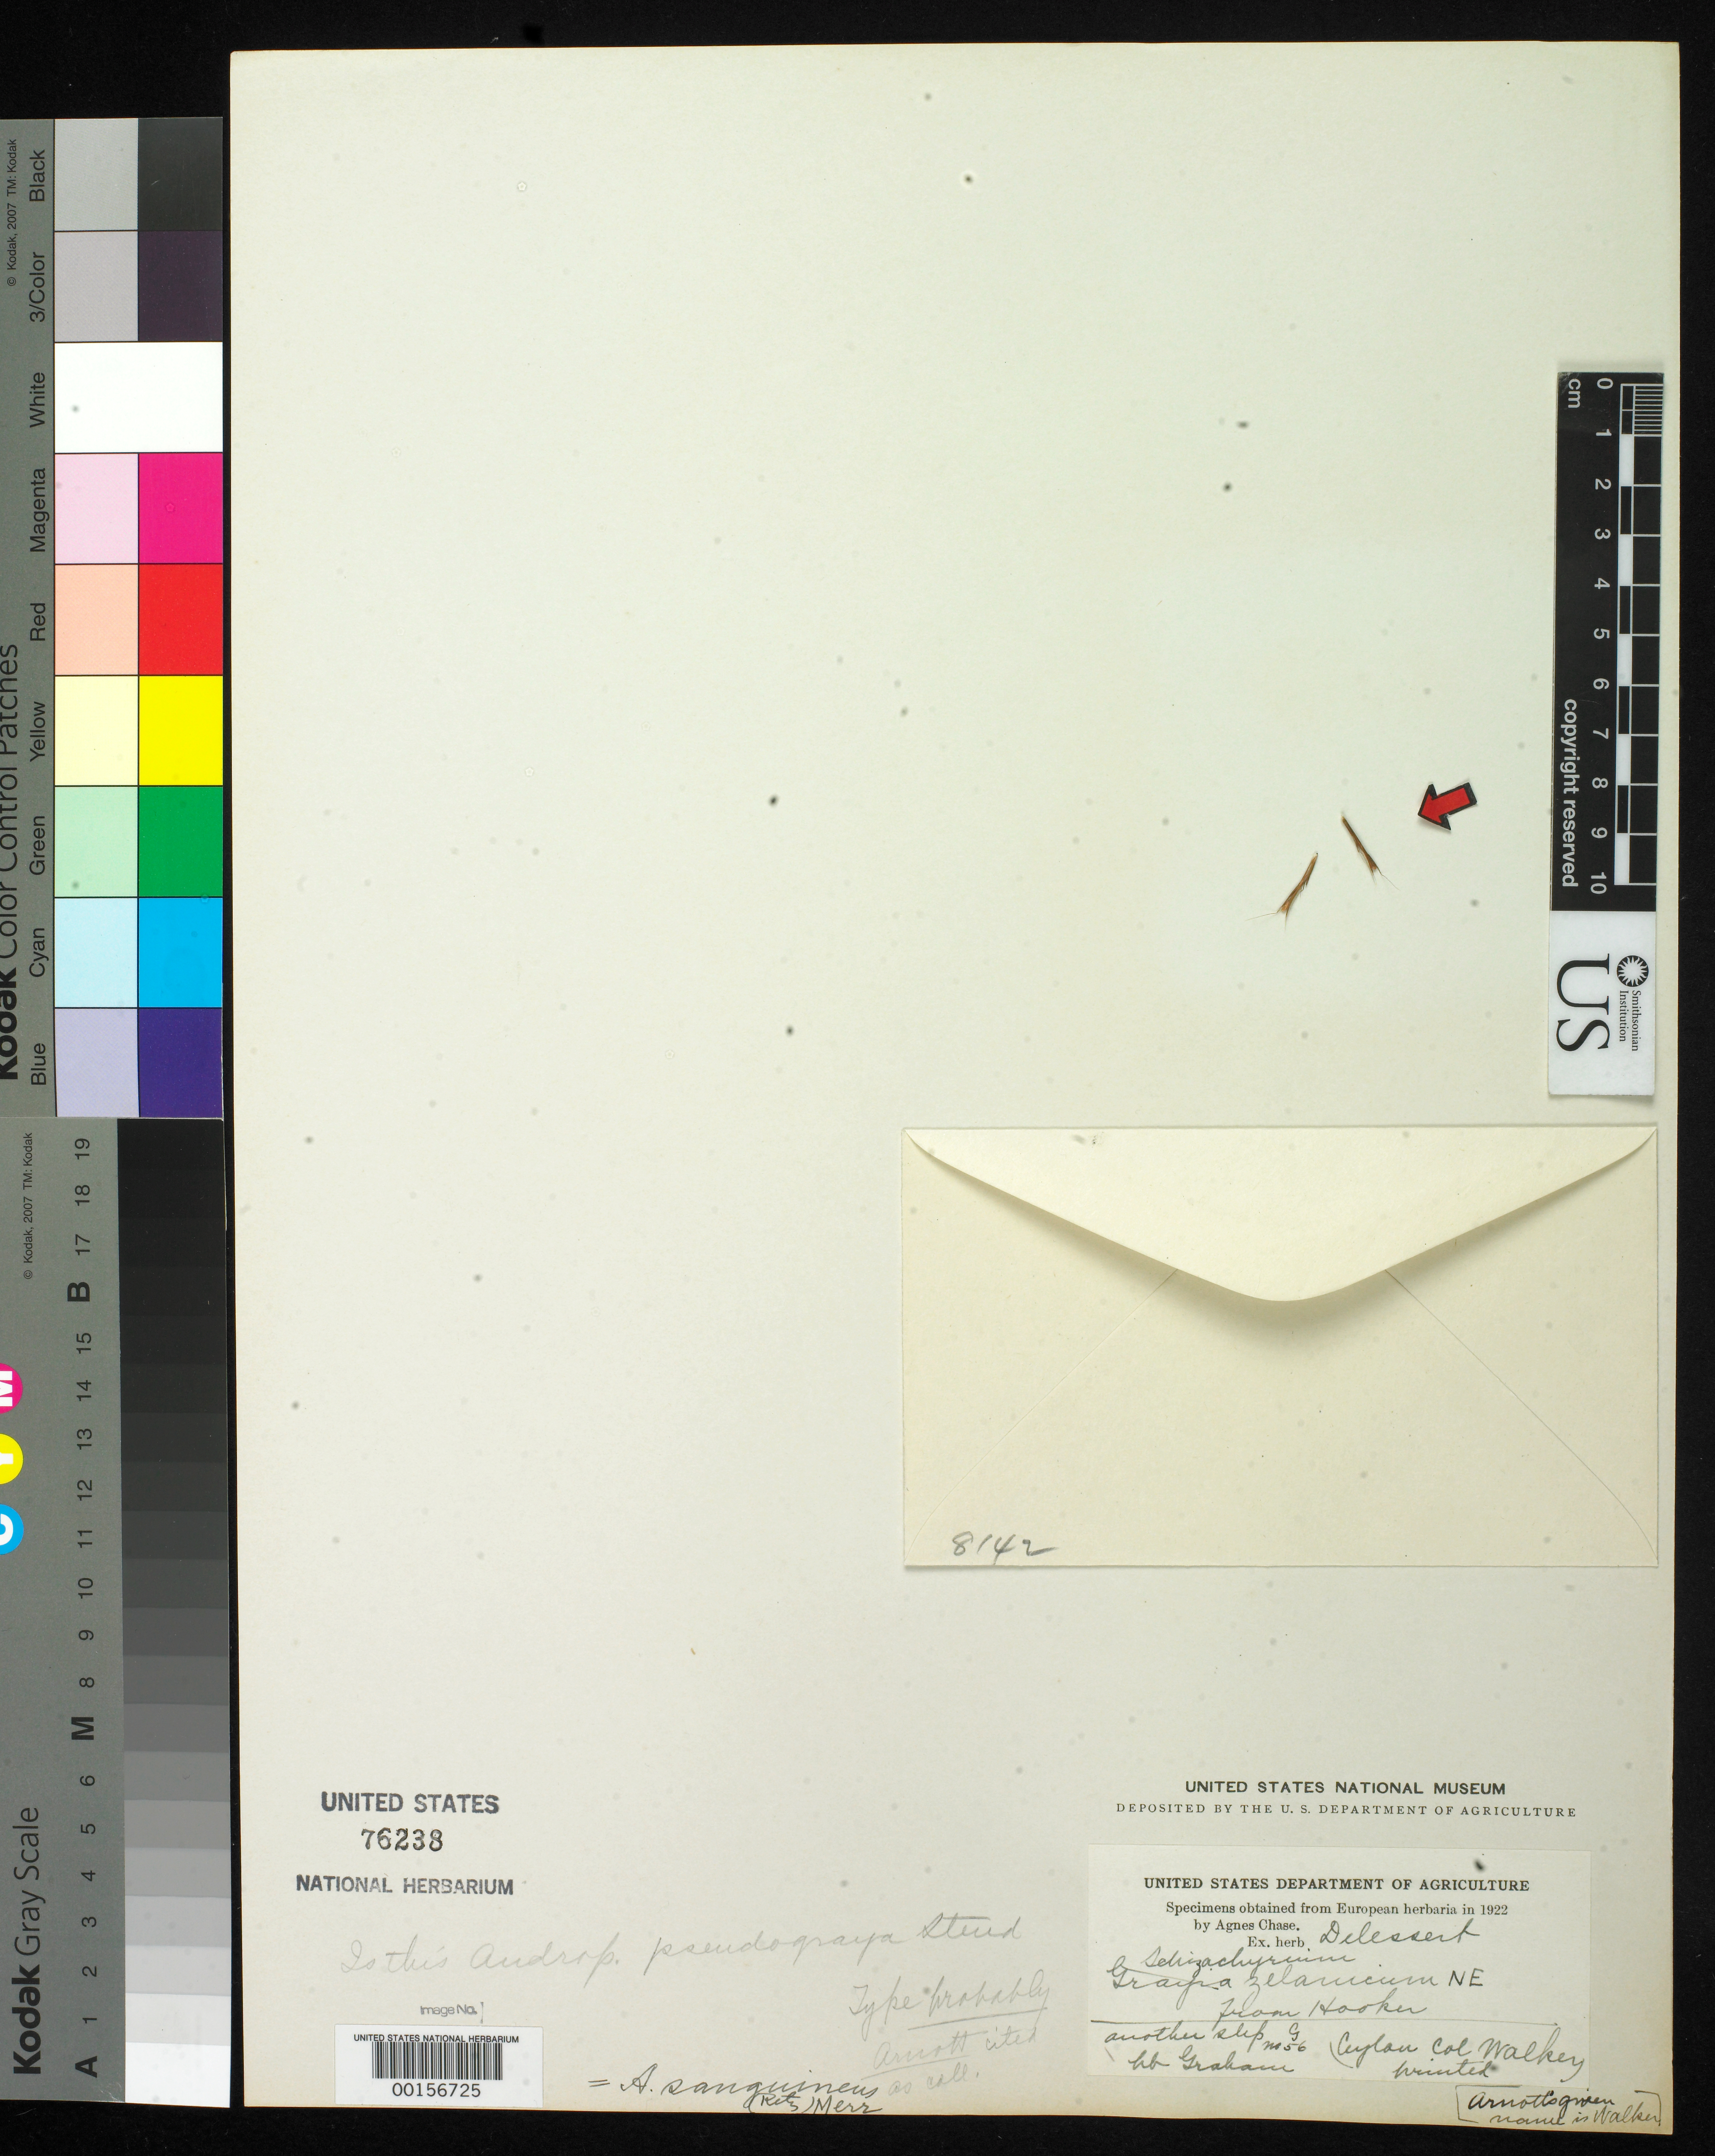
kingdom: Plantae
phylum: Tracheophyta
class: Liliopsida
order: Poales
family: Poaceae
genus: Andropogon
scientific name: Andropogon pseudograya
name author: Steud.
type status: Type Fragment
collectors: G. Arnott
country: Sri Lanka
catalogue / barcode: US 76238